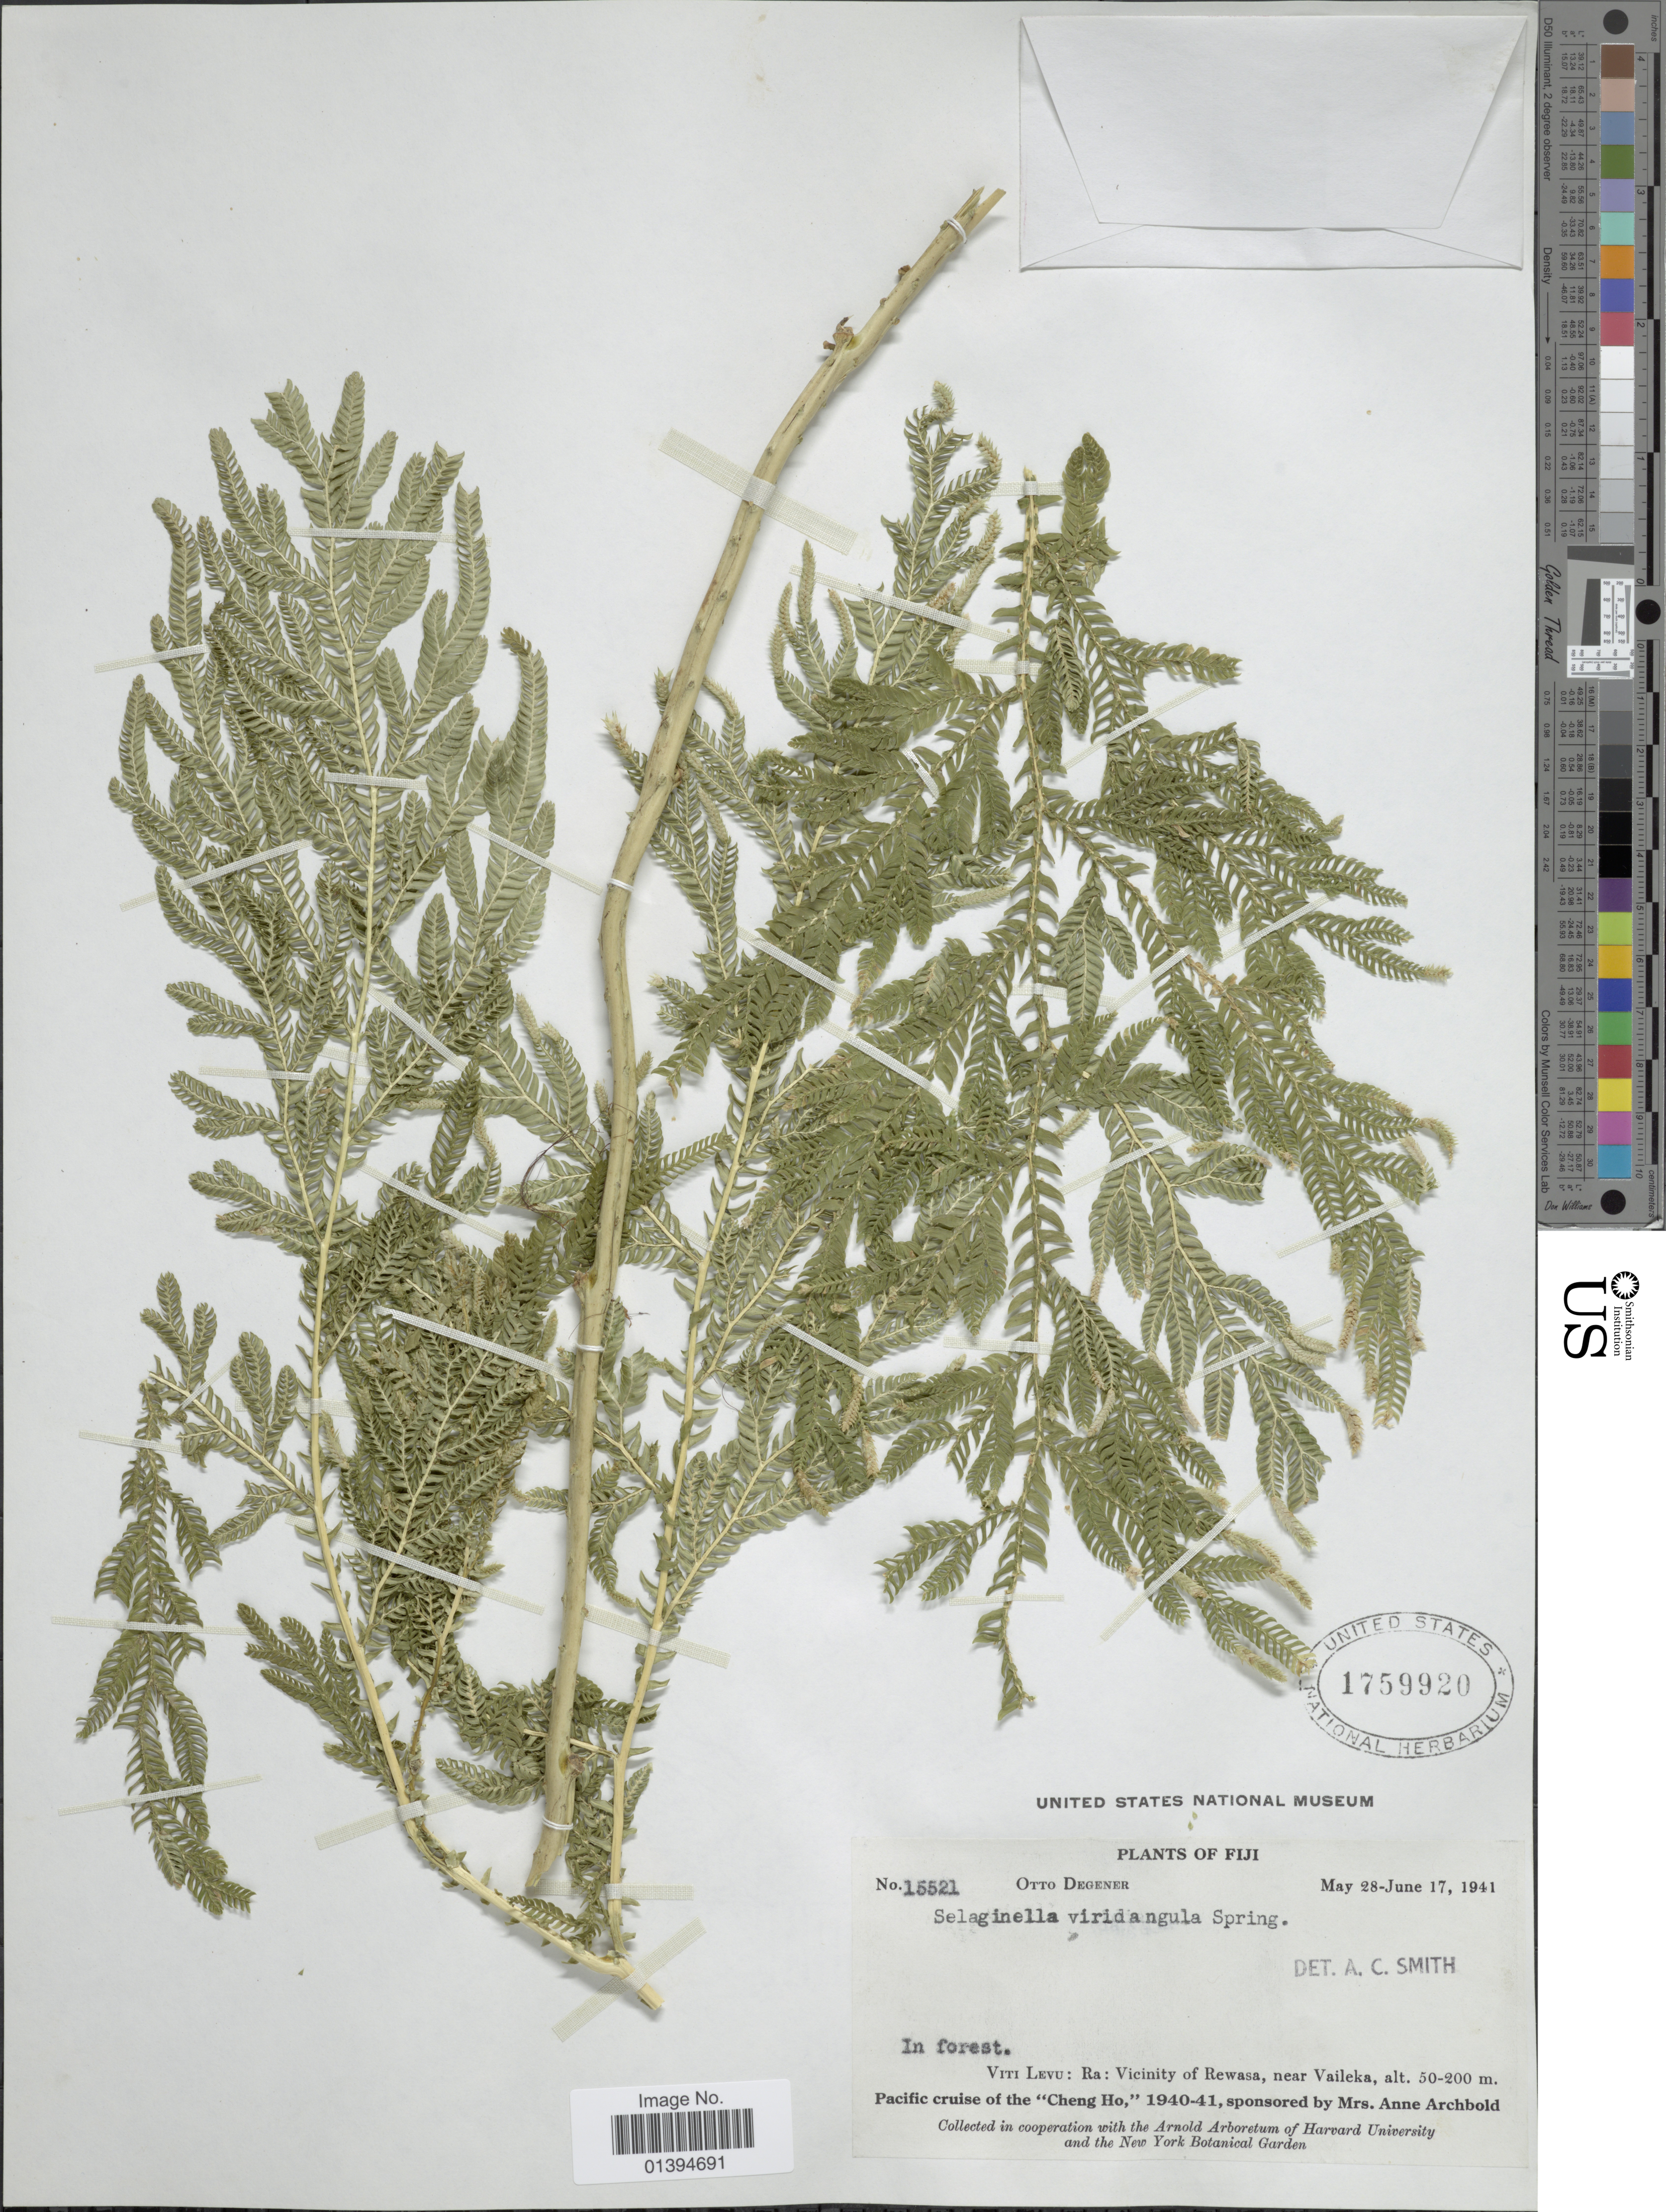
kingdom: Plantae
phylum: Tracheophyta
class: Lycopodiopsida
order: Selaginellales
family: Selaginellaceae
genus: Selaginella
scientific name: Selaginella viridangula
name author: Spring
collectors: O. Degener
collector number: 15521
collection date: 1941-05-28/1941-06-17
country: Fiji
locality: Viti Levu; Ra; vicinity of Rewasa, near Vaileka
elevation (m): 50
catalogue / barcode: US 1759920